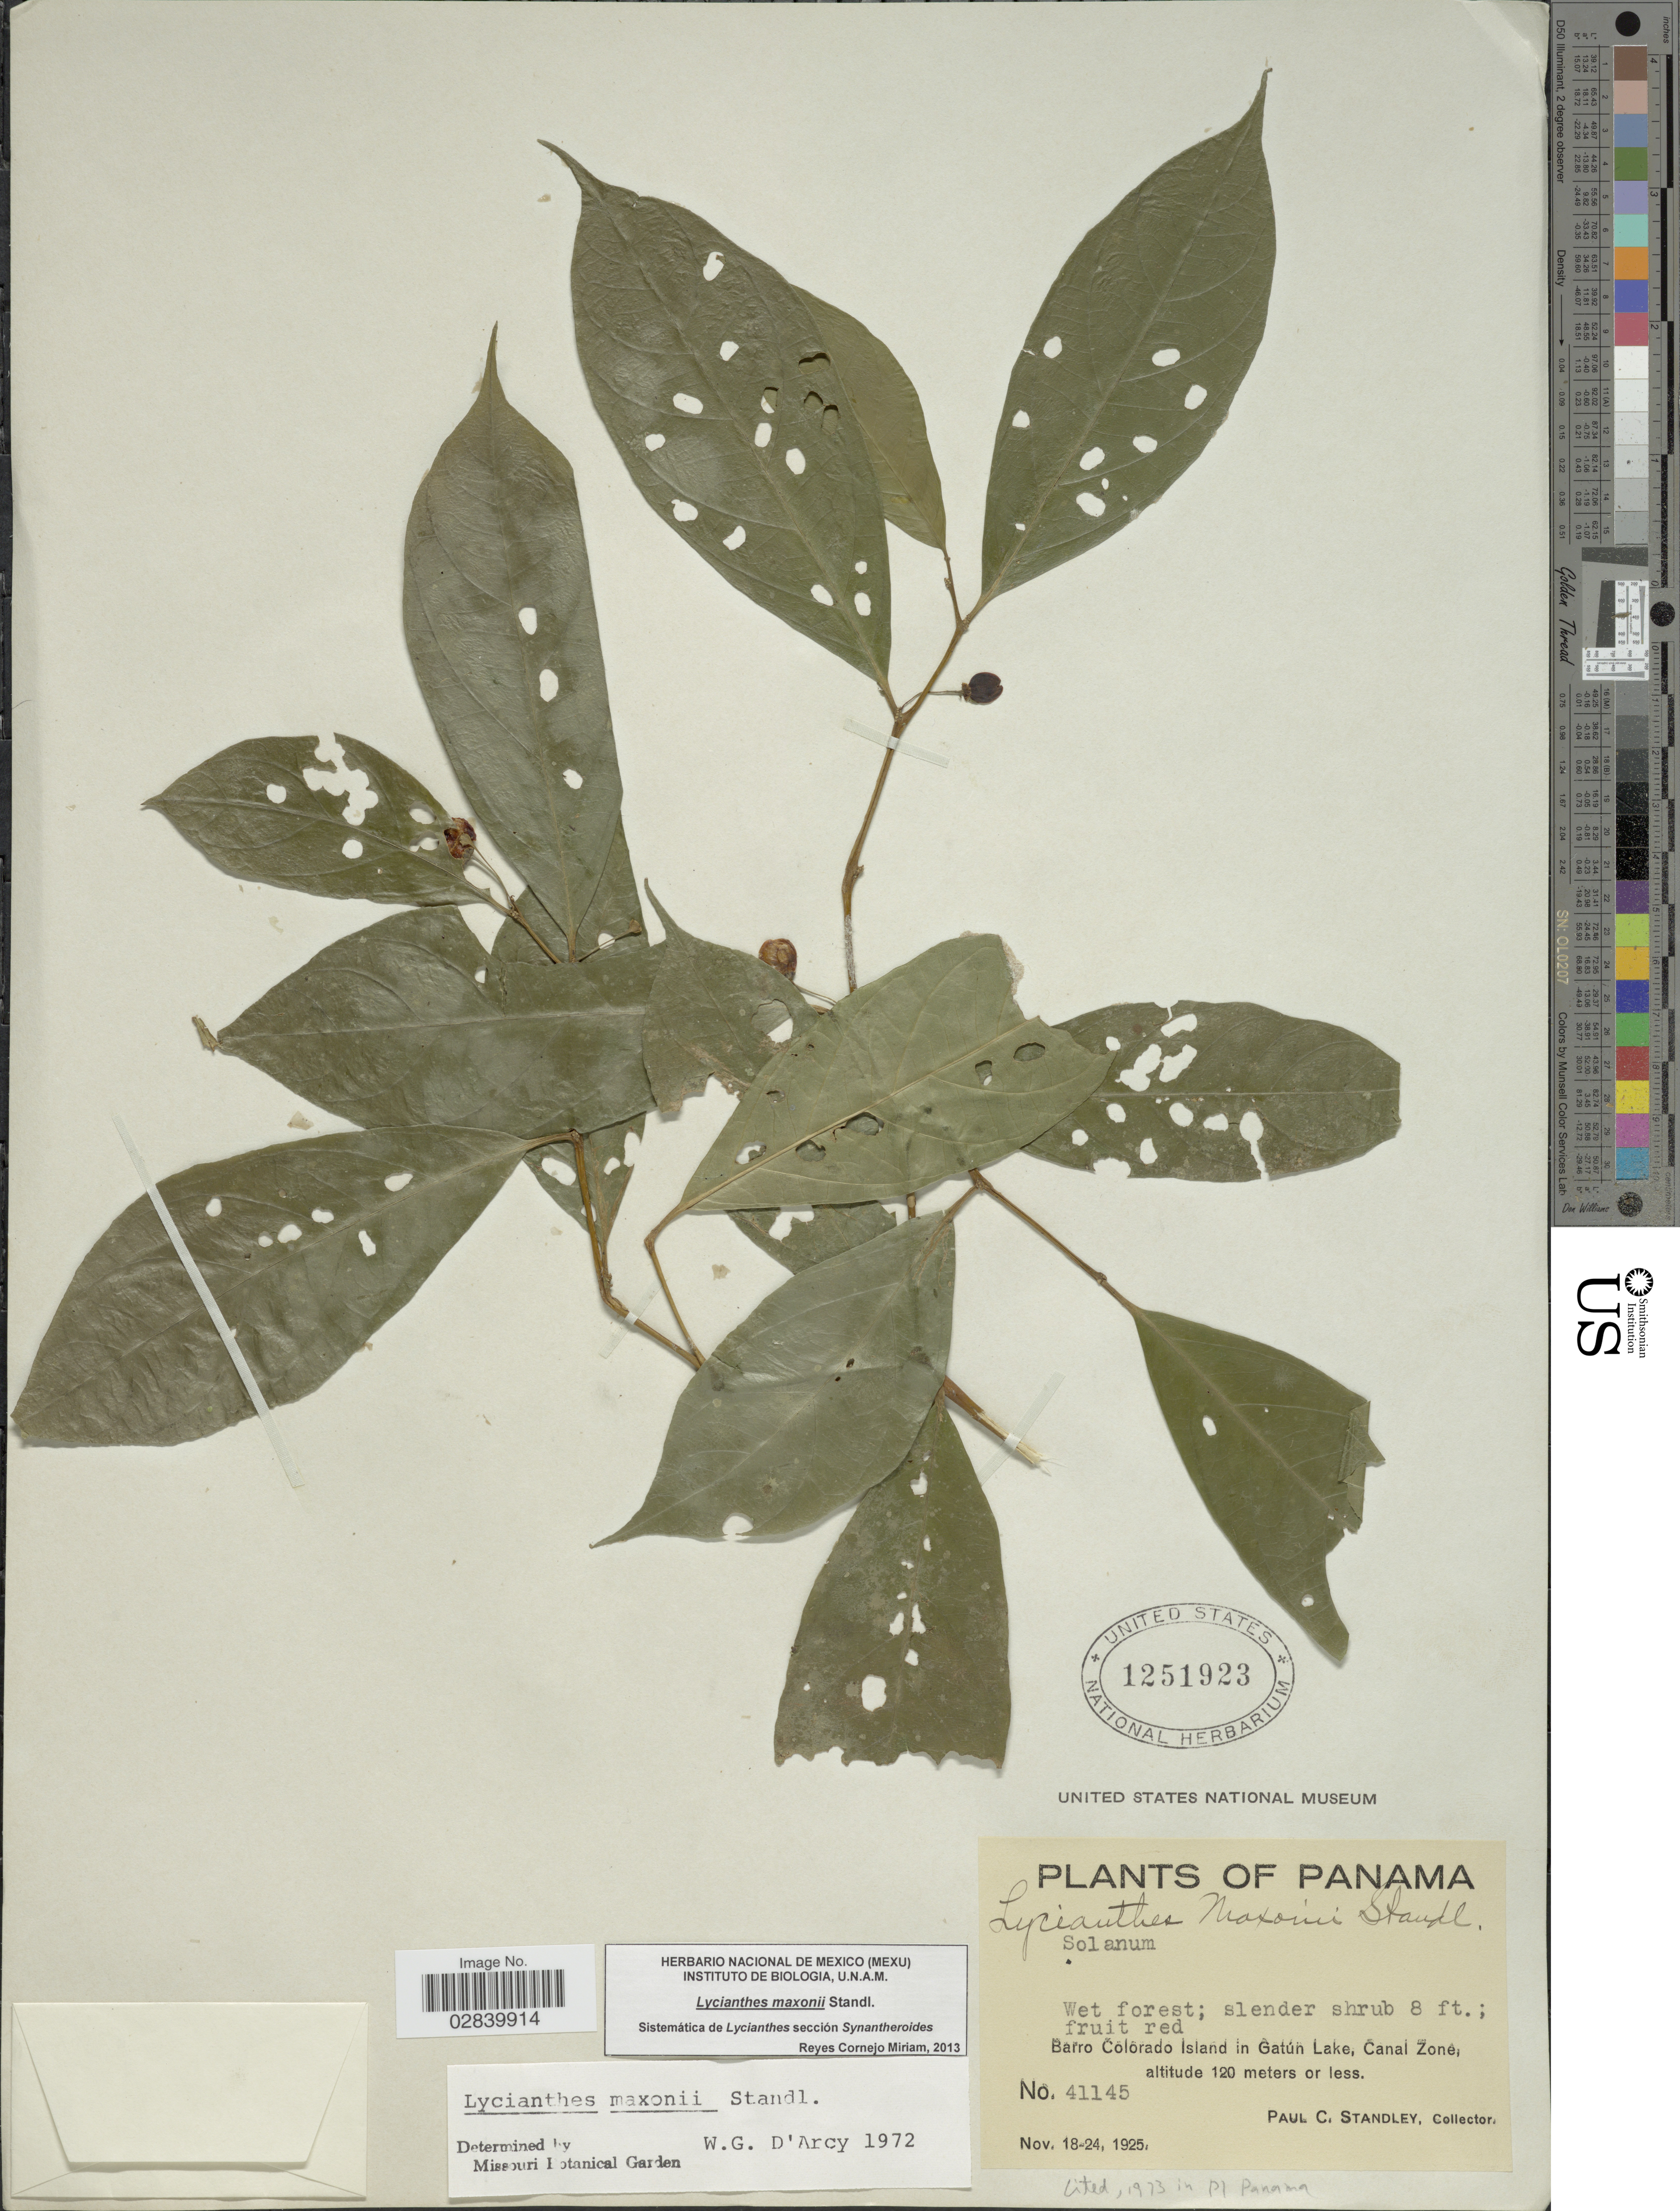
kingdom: Plantae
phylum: Tracheophyta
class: Magnoliopsida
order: Solanales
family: Solanaceae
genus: Lycianthes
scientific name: Lycianthes maxonii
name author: Standl.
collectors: P. C. Standley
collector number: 41145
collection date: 1925-11-18/1925-11-24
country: Panama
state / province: Panamá Oeste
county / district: Canal Zone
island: Barro Colorado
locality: Barro Colorado Island in Gatún Lake, Canal Zone.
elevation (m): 120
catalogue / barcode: US 1251923